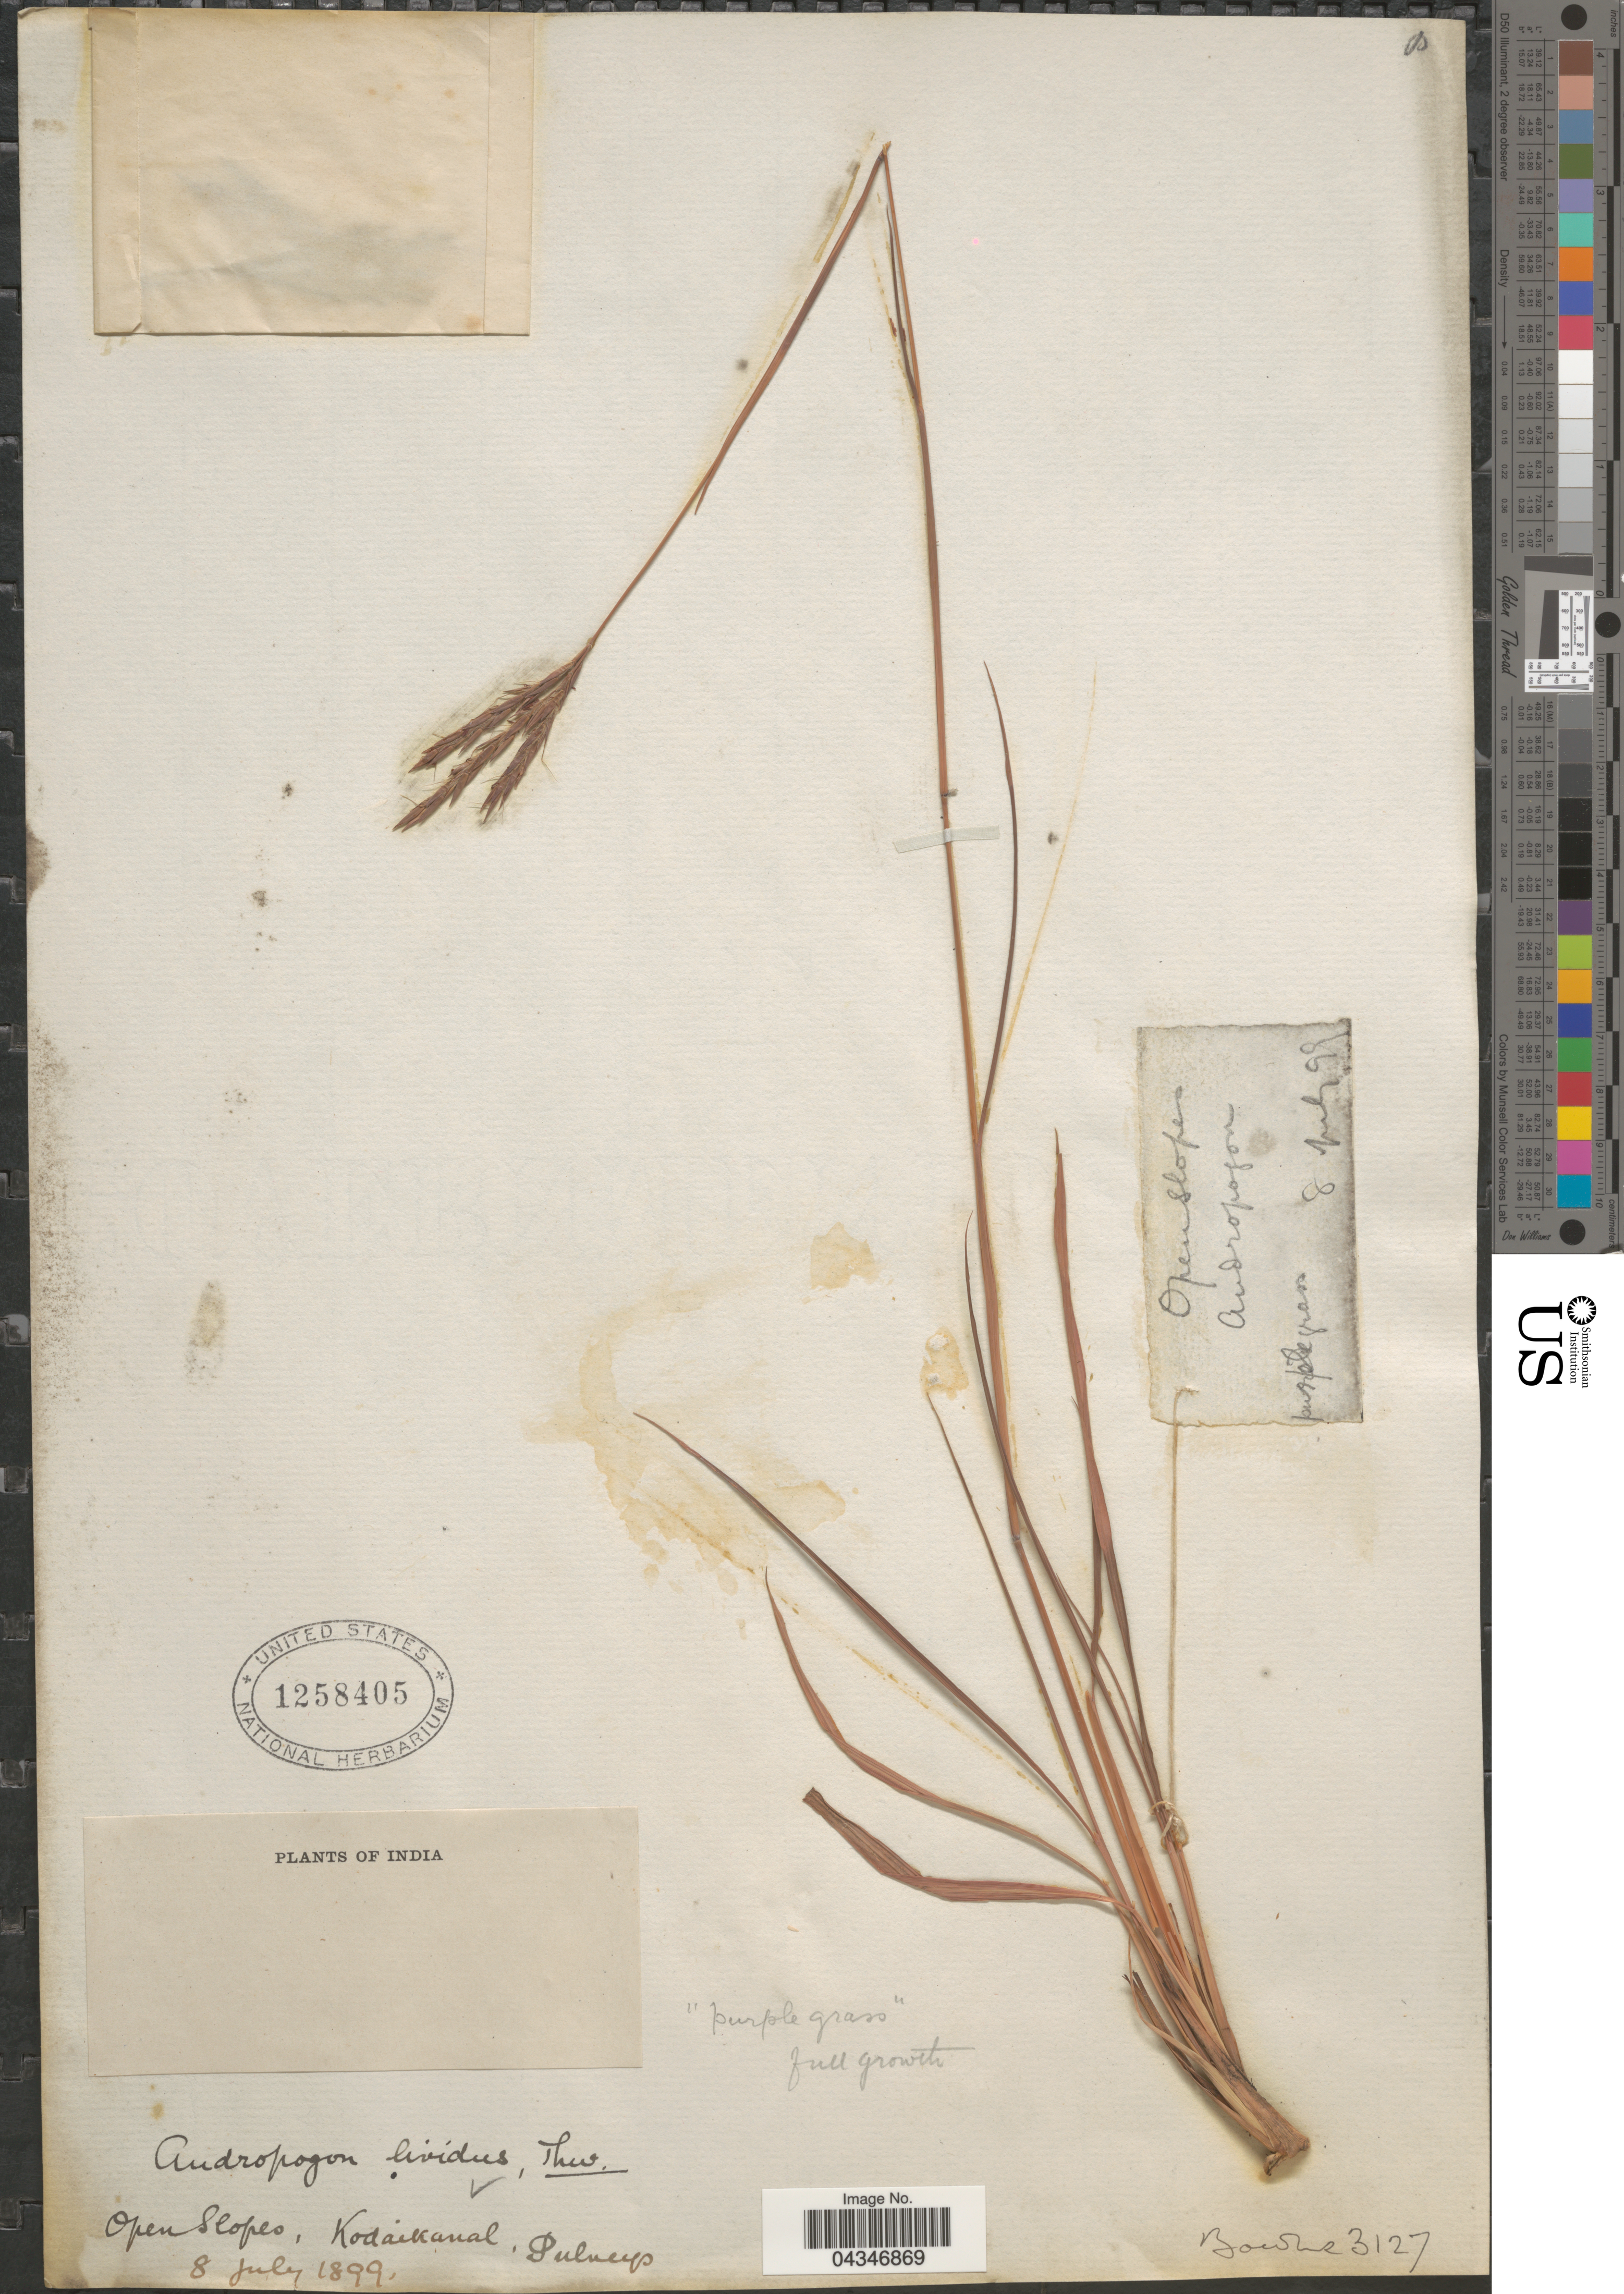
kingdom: Plantae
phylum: Tracheophyta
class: Liliopsida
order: Poales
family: Poaceae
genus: Andropogon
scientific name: Andropogon lividus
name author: Thwaites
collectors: -- Bourne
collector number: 3127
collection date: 1899-07-08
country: India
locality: Open Slopes, Kodaikanal, Pulneys.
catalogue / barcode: US 1258405